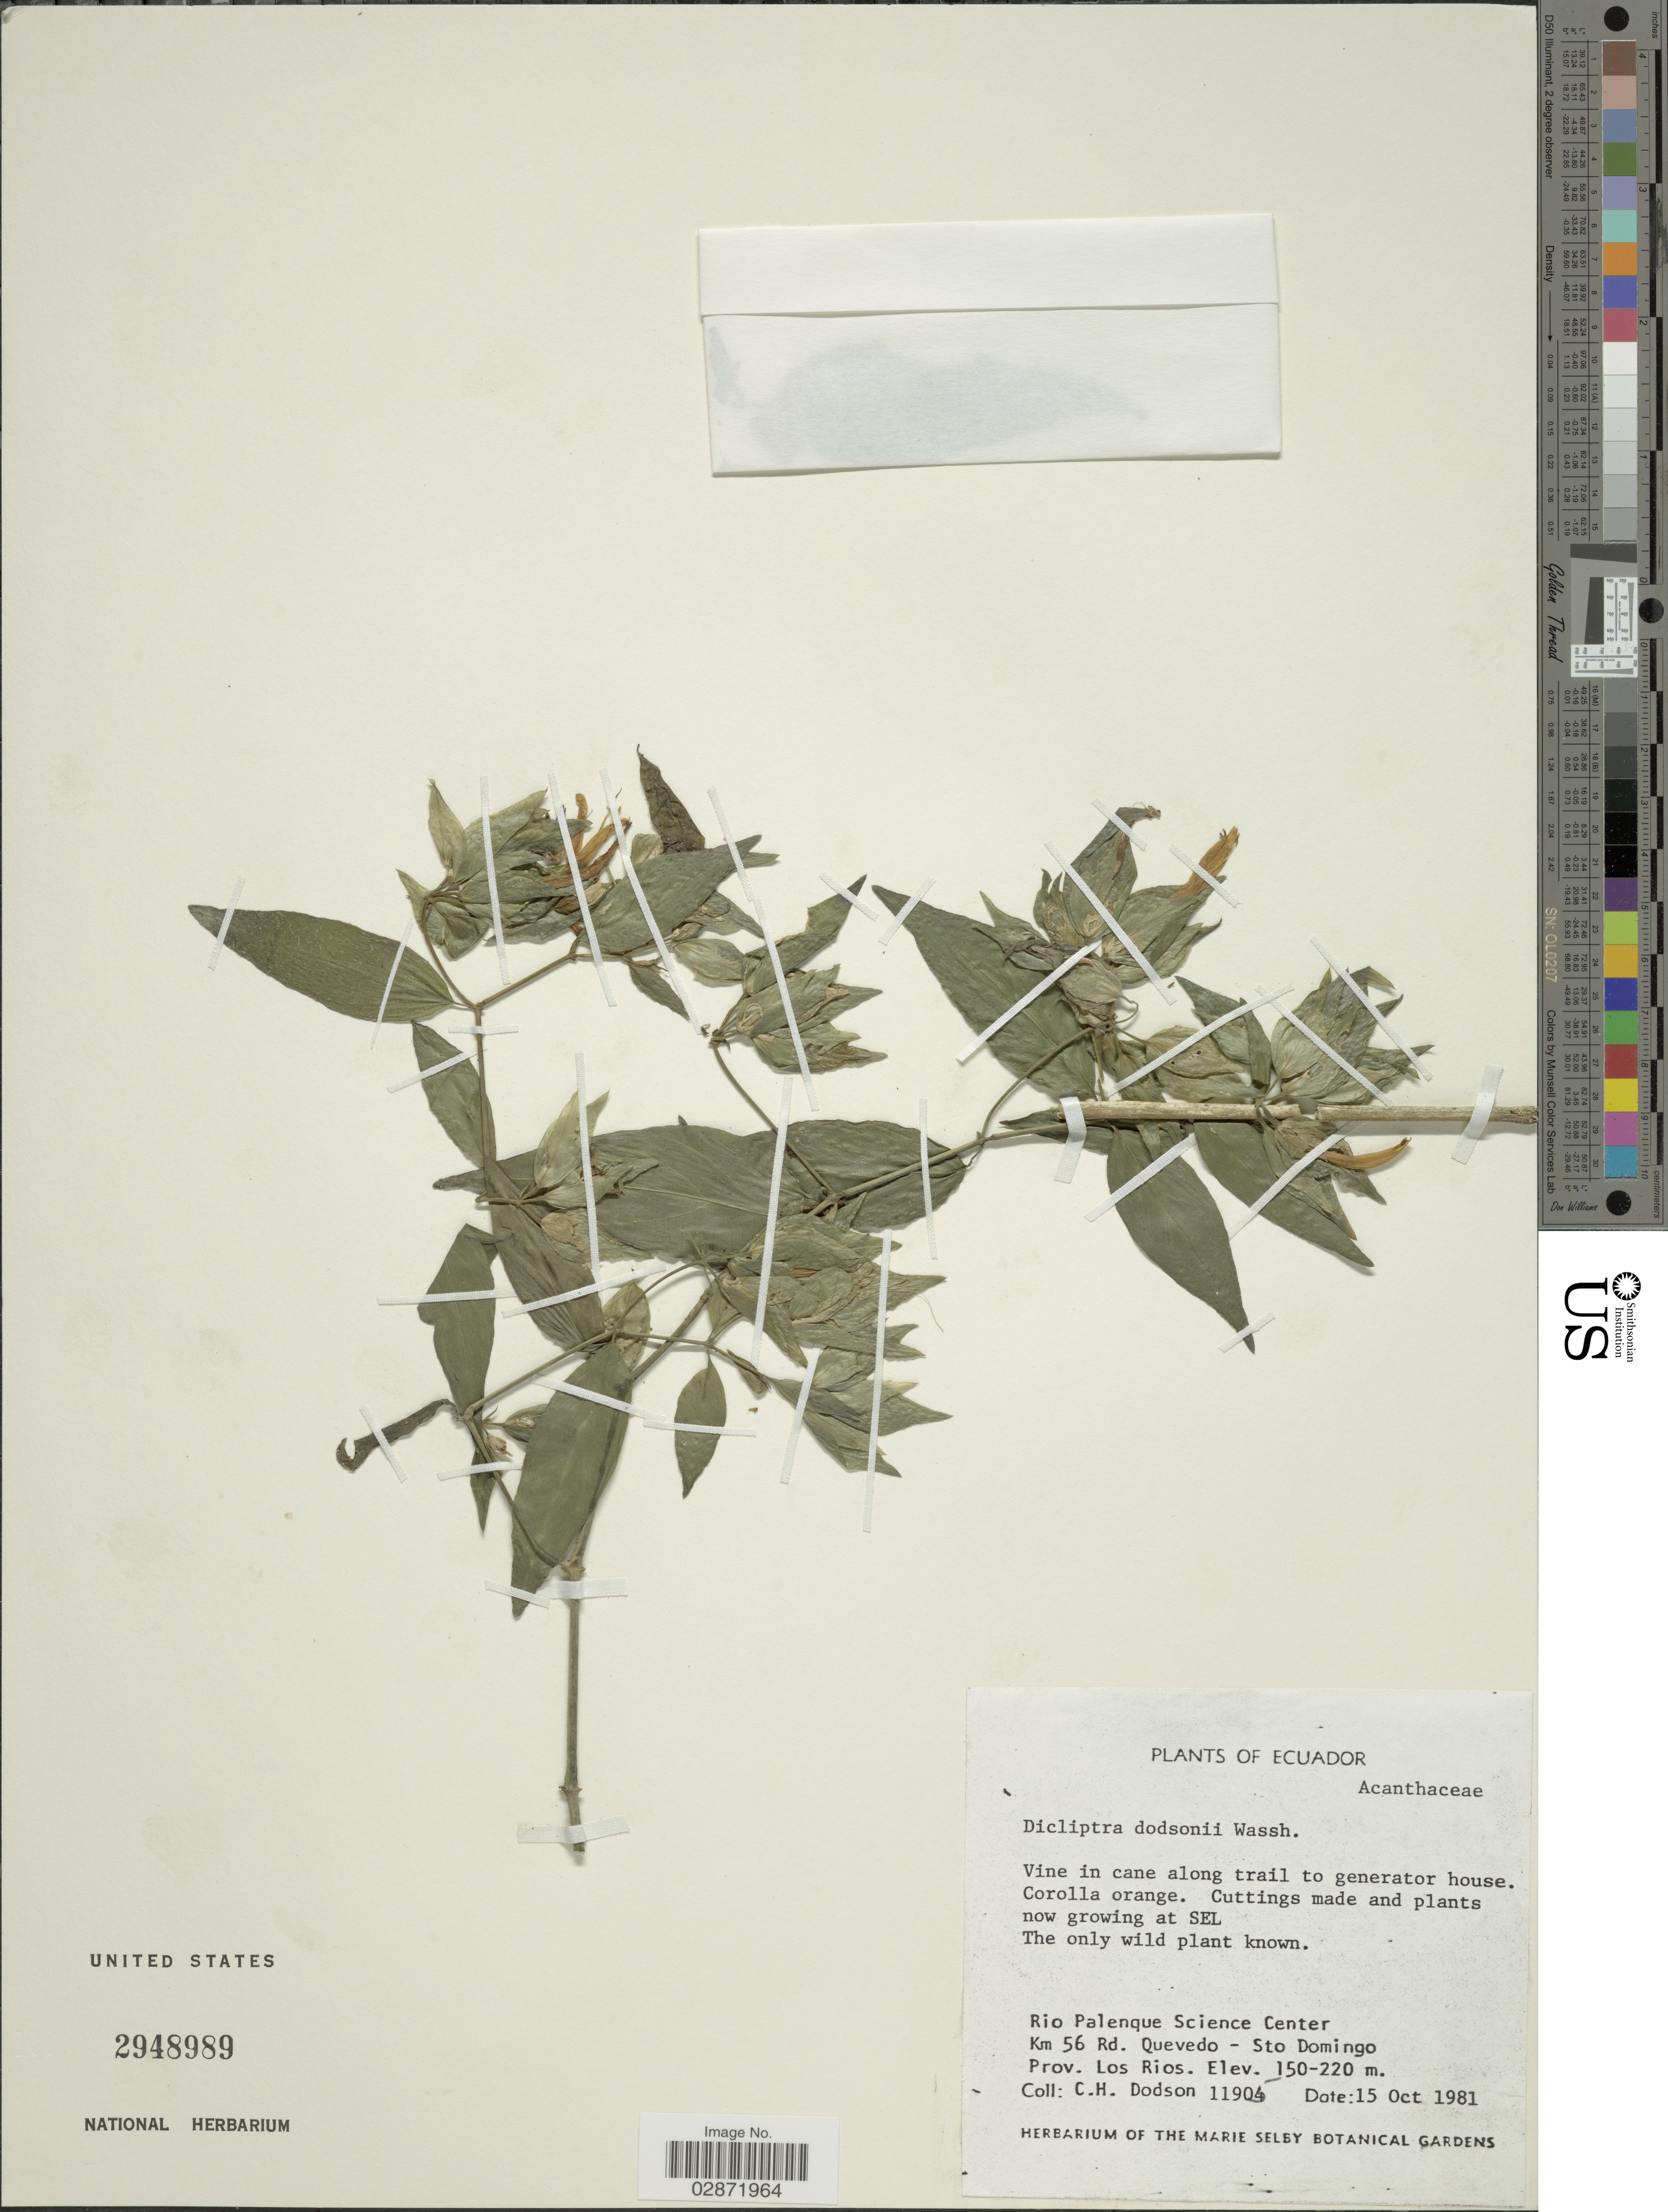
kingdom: Plantae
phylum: Tracheophyta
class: Magnoliopsida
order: Lamiales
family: Acanthaceae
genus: Dicliptera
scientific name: Dicliptera dodsonii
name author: Wassh.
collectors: C. H. Dodson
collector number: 11905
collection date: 1981-10-15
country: Ecuador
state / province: Los Ríos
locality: Rio Palenque Science Center. Km 56 Rd. Quevedo - Sto Domingo. Prov. Los Rios.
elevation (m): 150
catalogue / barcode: US 2948989